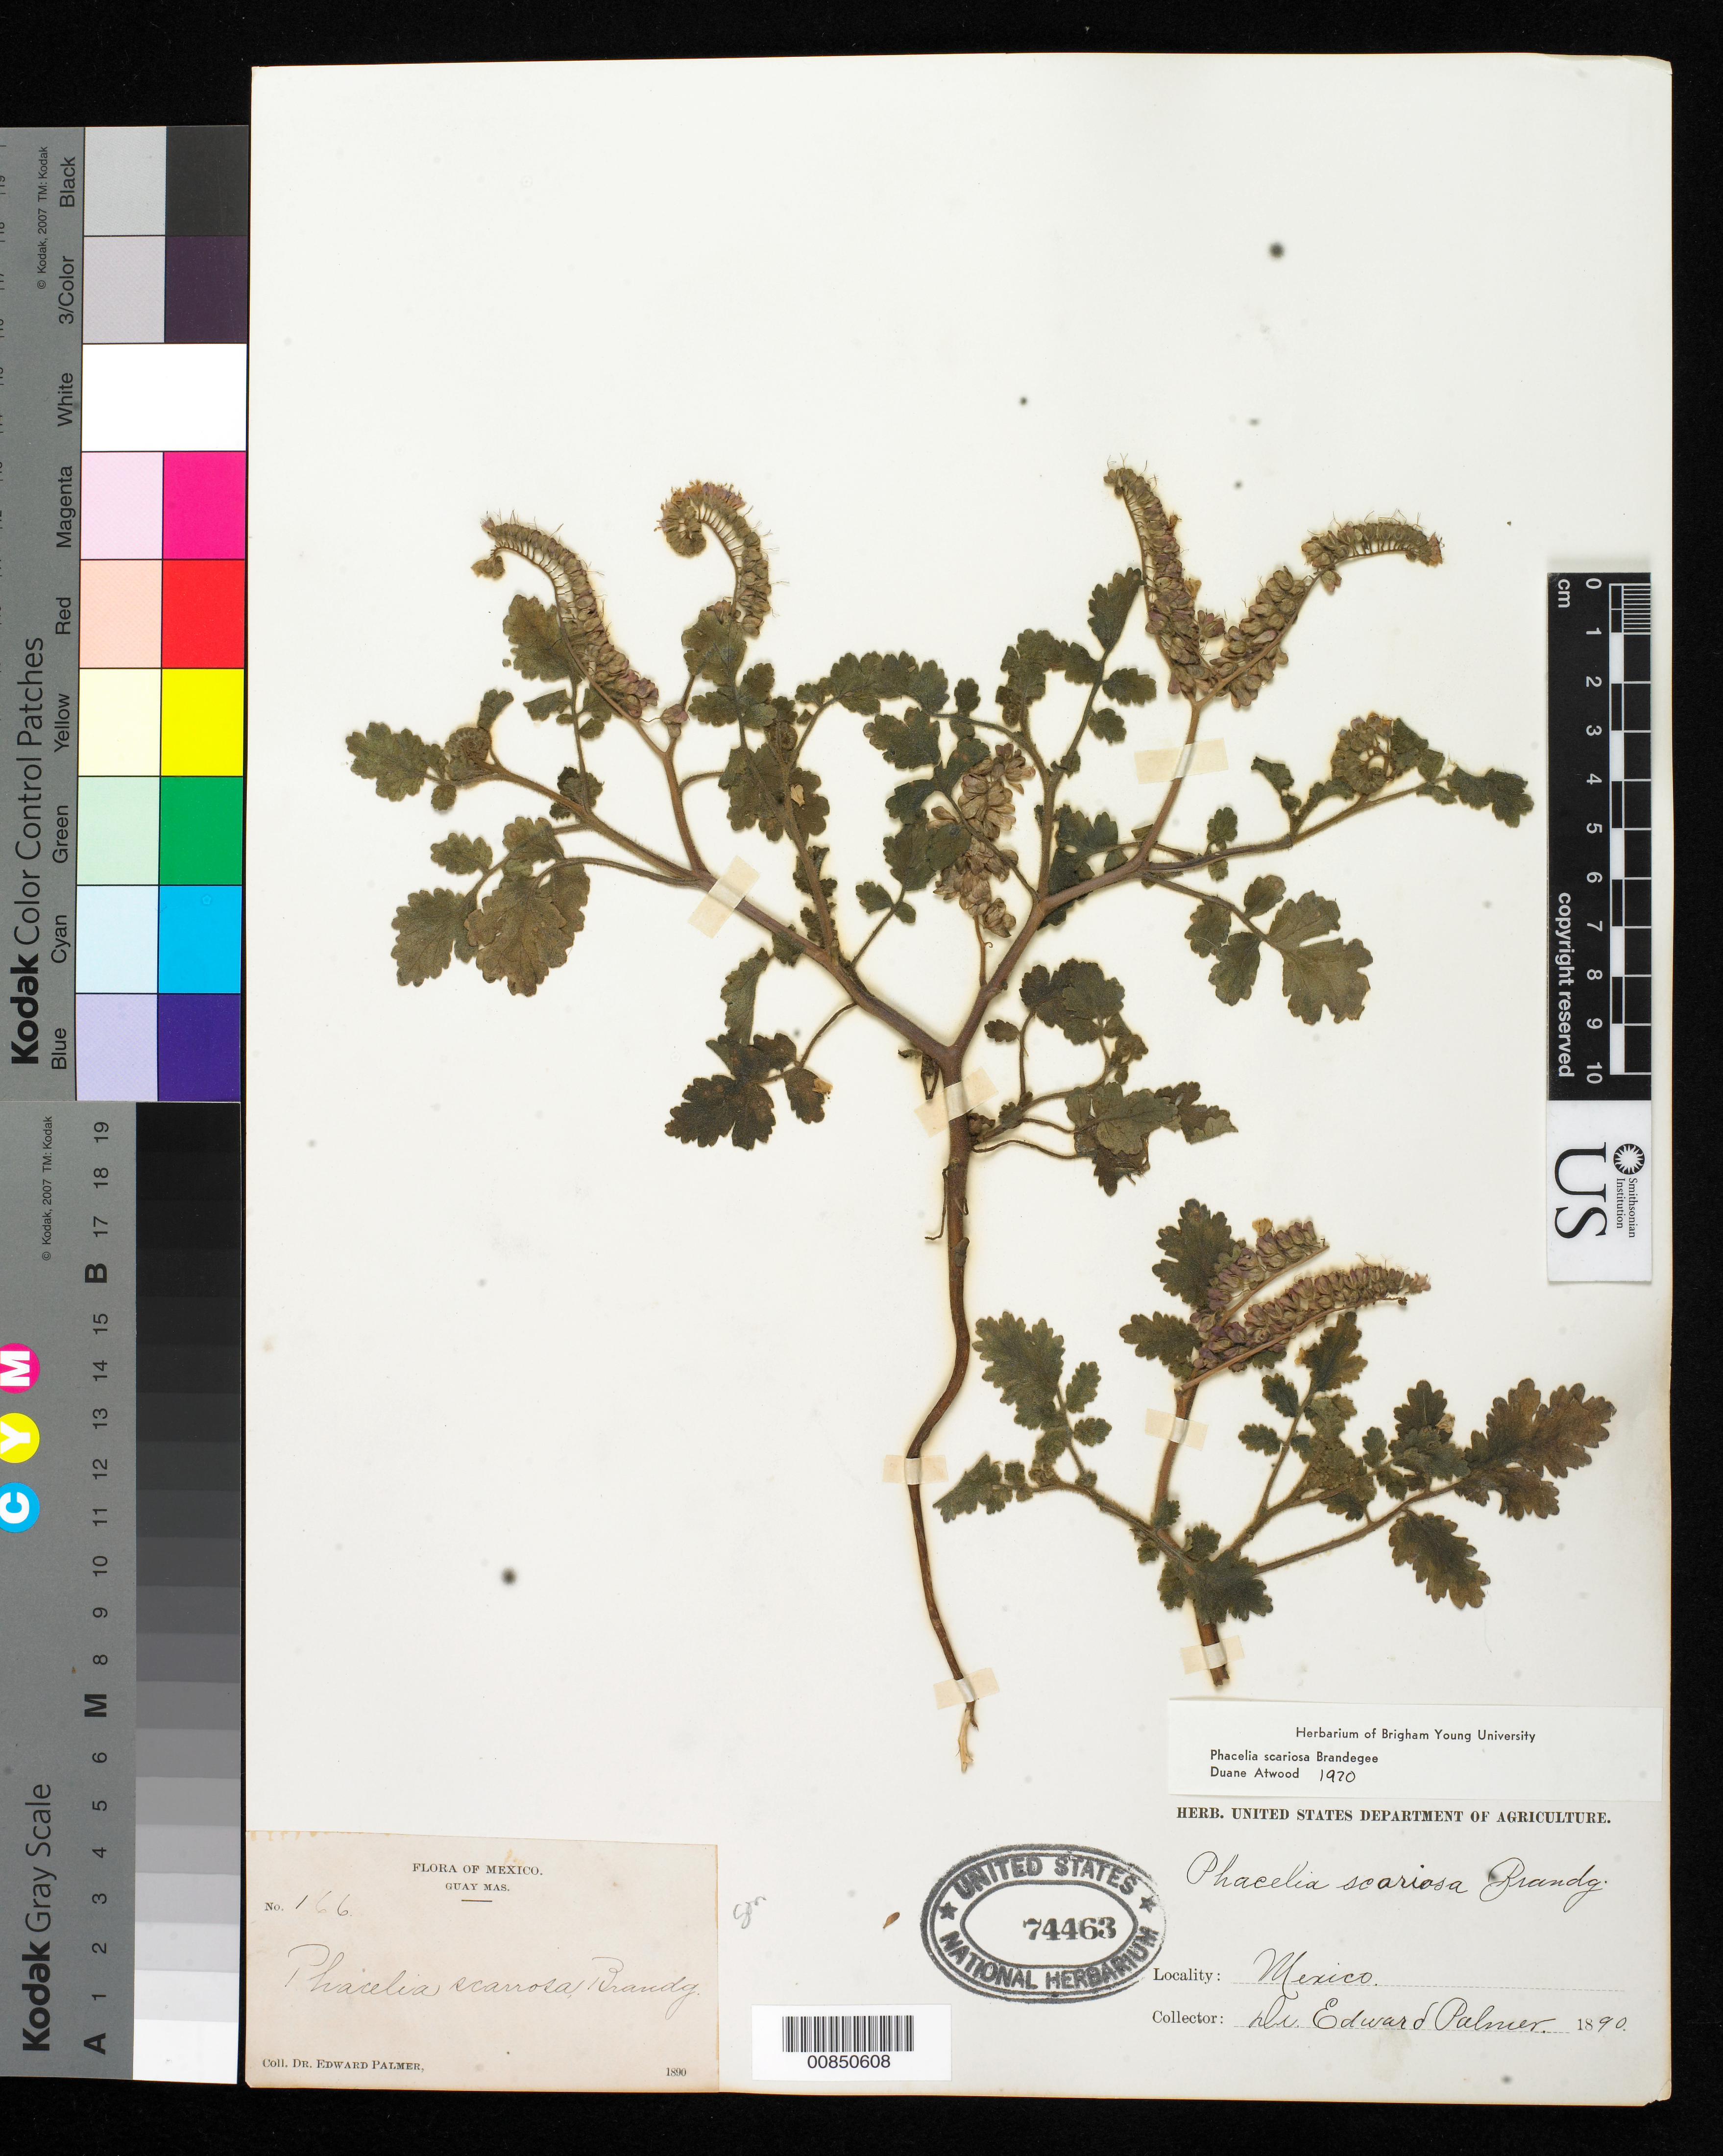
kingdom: Plantae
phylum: Tracheophyta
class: Magnoliopsida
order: Boraginales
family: Hydrophyllaceae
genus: Phacelia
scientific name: Phacelia scariosa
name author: Brandegee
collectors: E. Palmer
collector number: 166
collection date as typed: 1890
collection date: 1890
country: Mexico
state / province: Sonora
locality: Guaymas, Sonora.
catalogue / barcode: US 74463